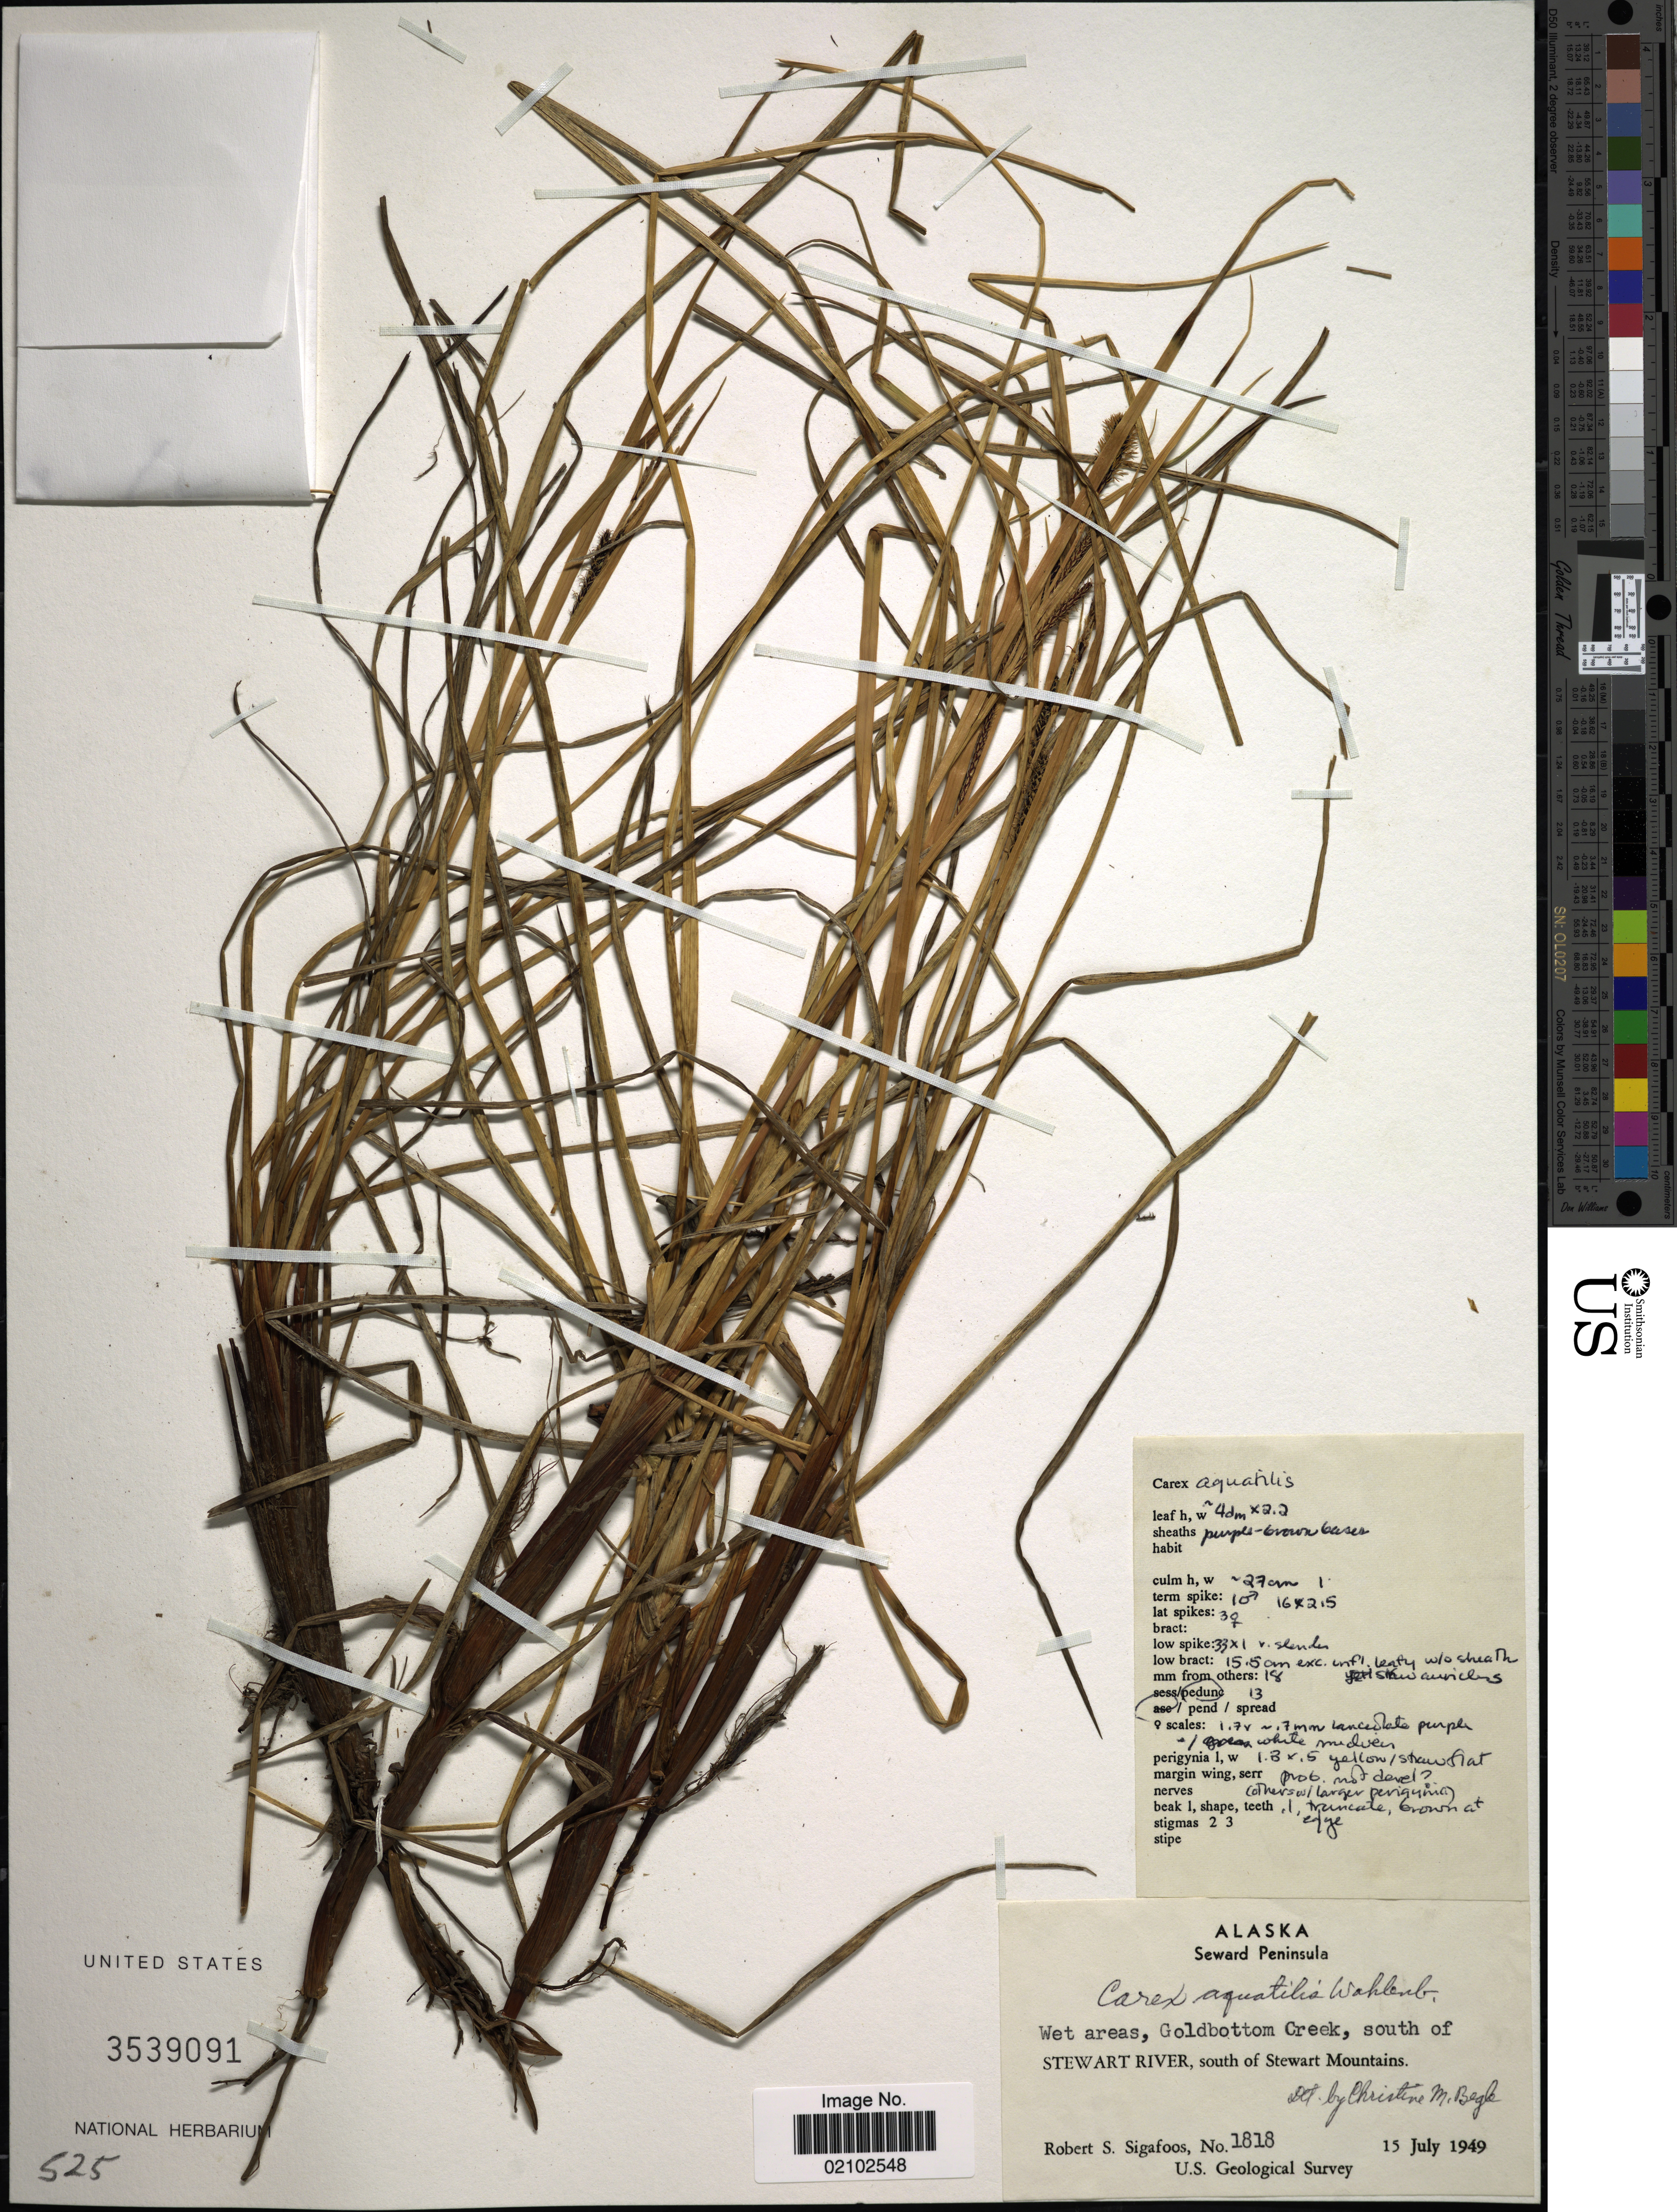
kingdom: Plantae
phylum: Tracheophyta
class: Liliopsida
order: Poales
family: Cyperaceae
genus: Carex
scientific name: Carex aquatilis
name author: Wahlenb.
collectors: R. Sigafoos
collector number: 1818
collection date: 1949-07-15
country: United States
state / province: Alaska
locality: Seward Peninsula, Wet areas, Goldbottom Creek, south of Stewart River, south of Stewart Mountains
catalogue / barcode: US 3539091